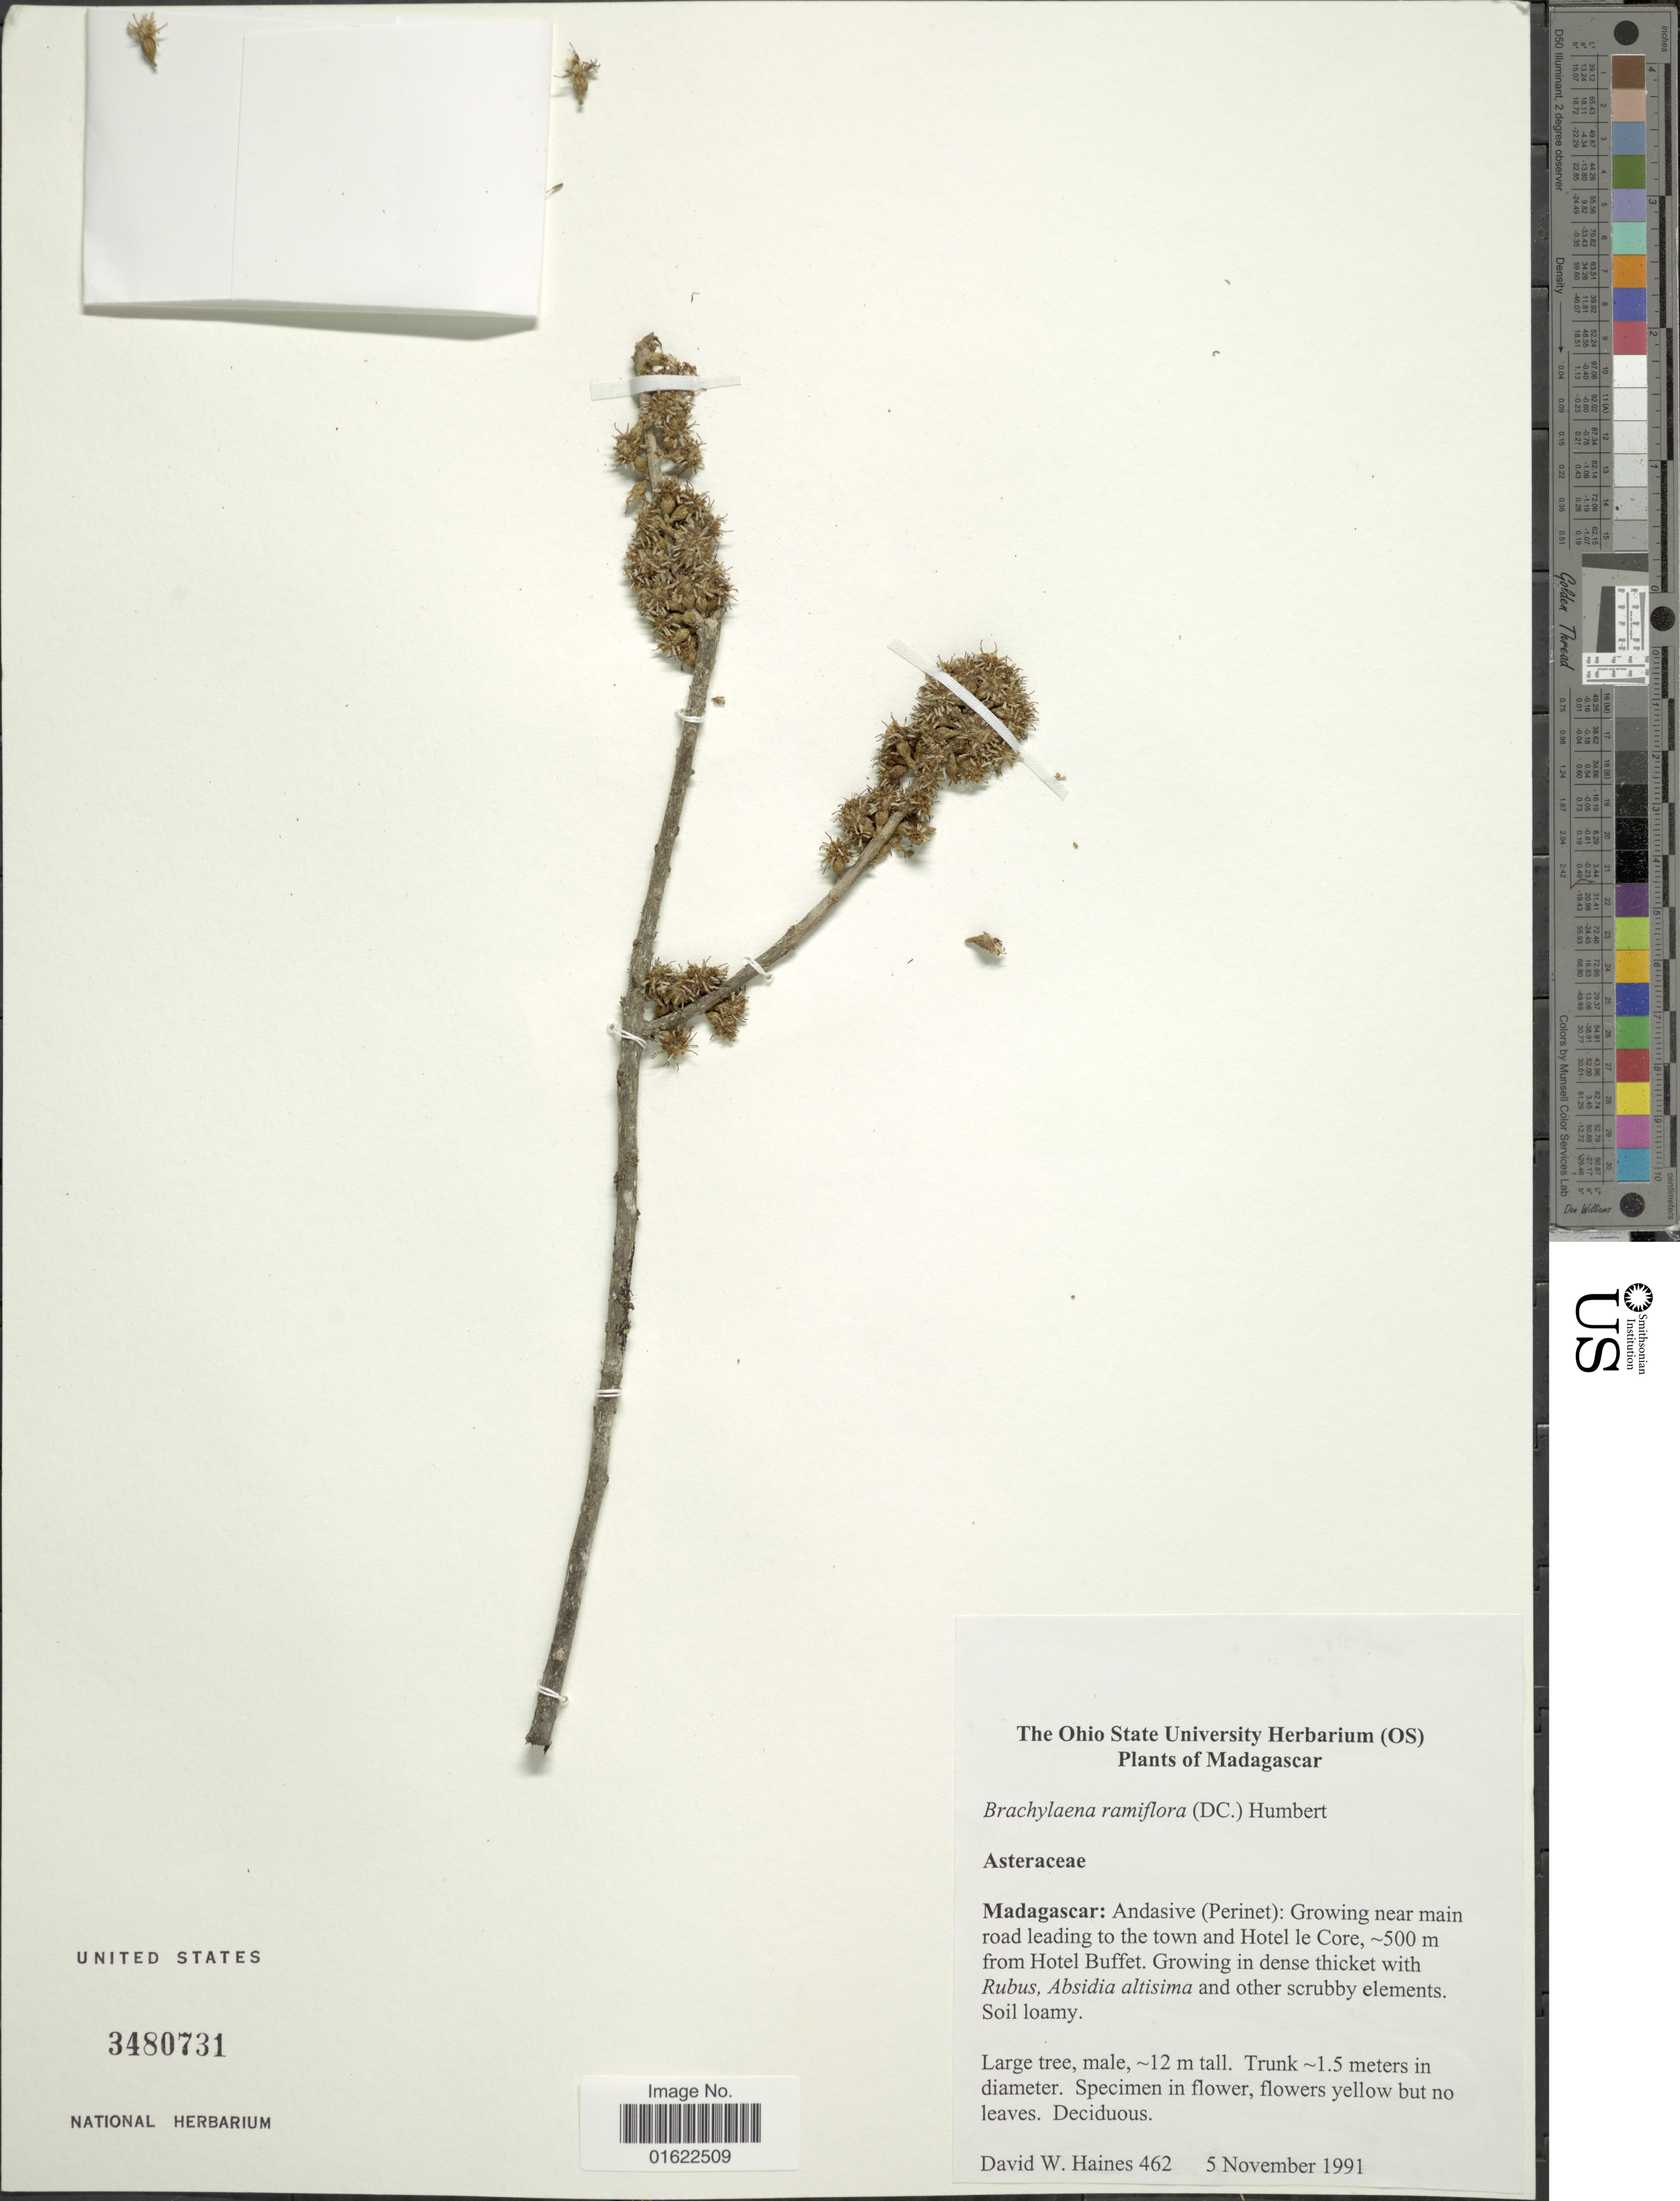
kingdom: Plantae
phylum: Tracheophyta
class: Magnoliopsida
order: Asterales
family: Asteraceae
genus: Brachylaena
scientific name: Brachylaena ramiflora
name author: (DC.) Humbert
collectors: D. Haines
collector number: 462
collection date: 1991-11-05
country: Madagascar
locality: Andasive (Perinet): Growing near main road leading to the town and Hotel le Core, 500 m from Hotel Buffet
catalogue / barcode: US 3480731